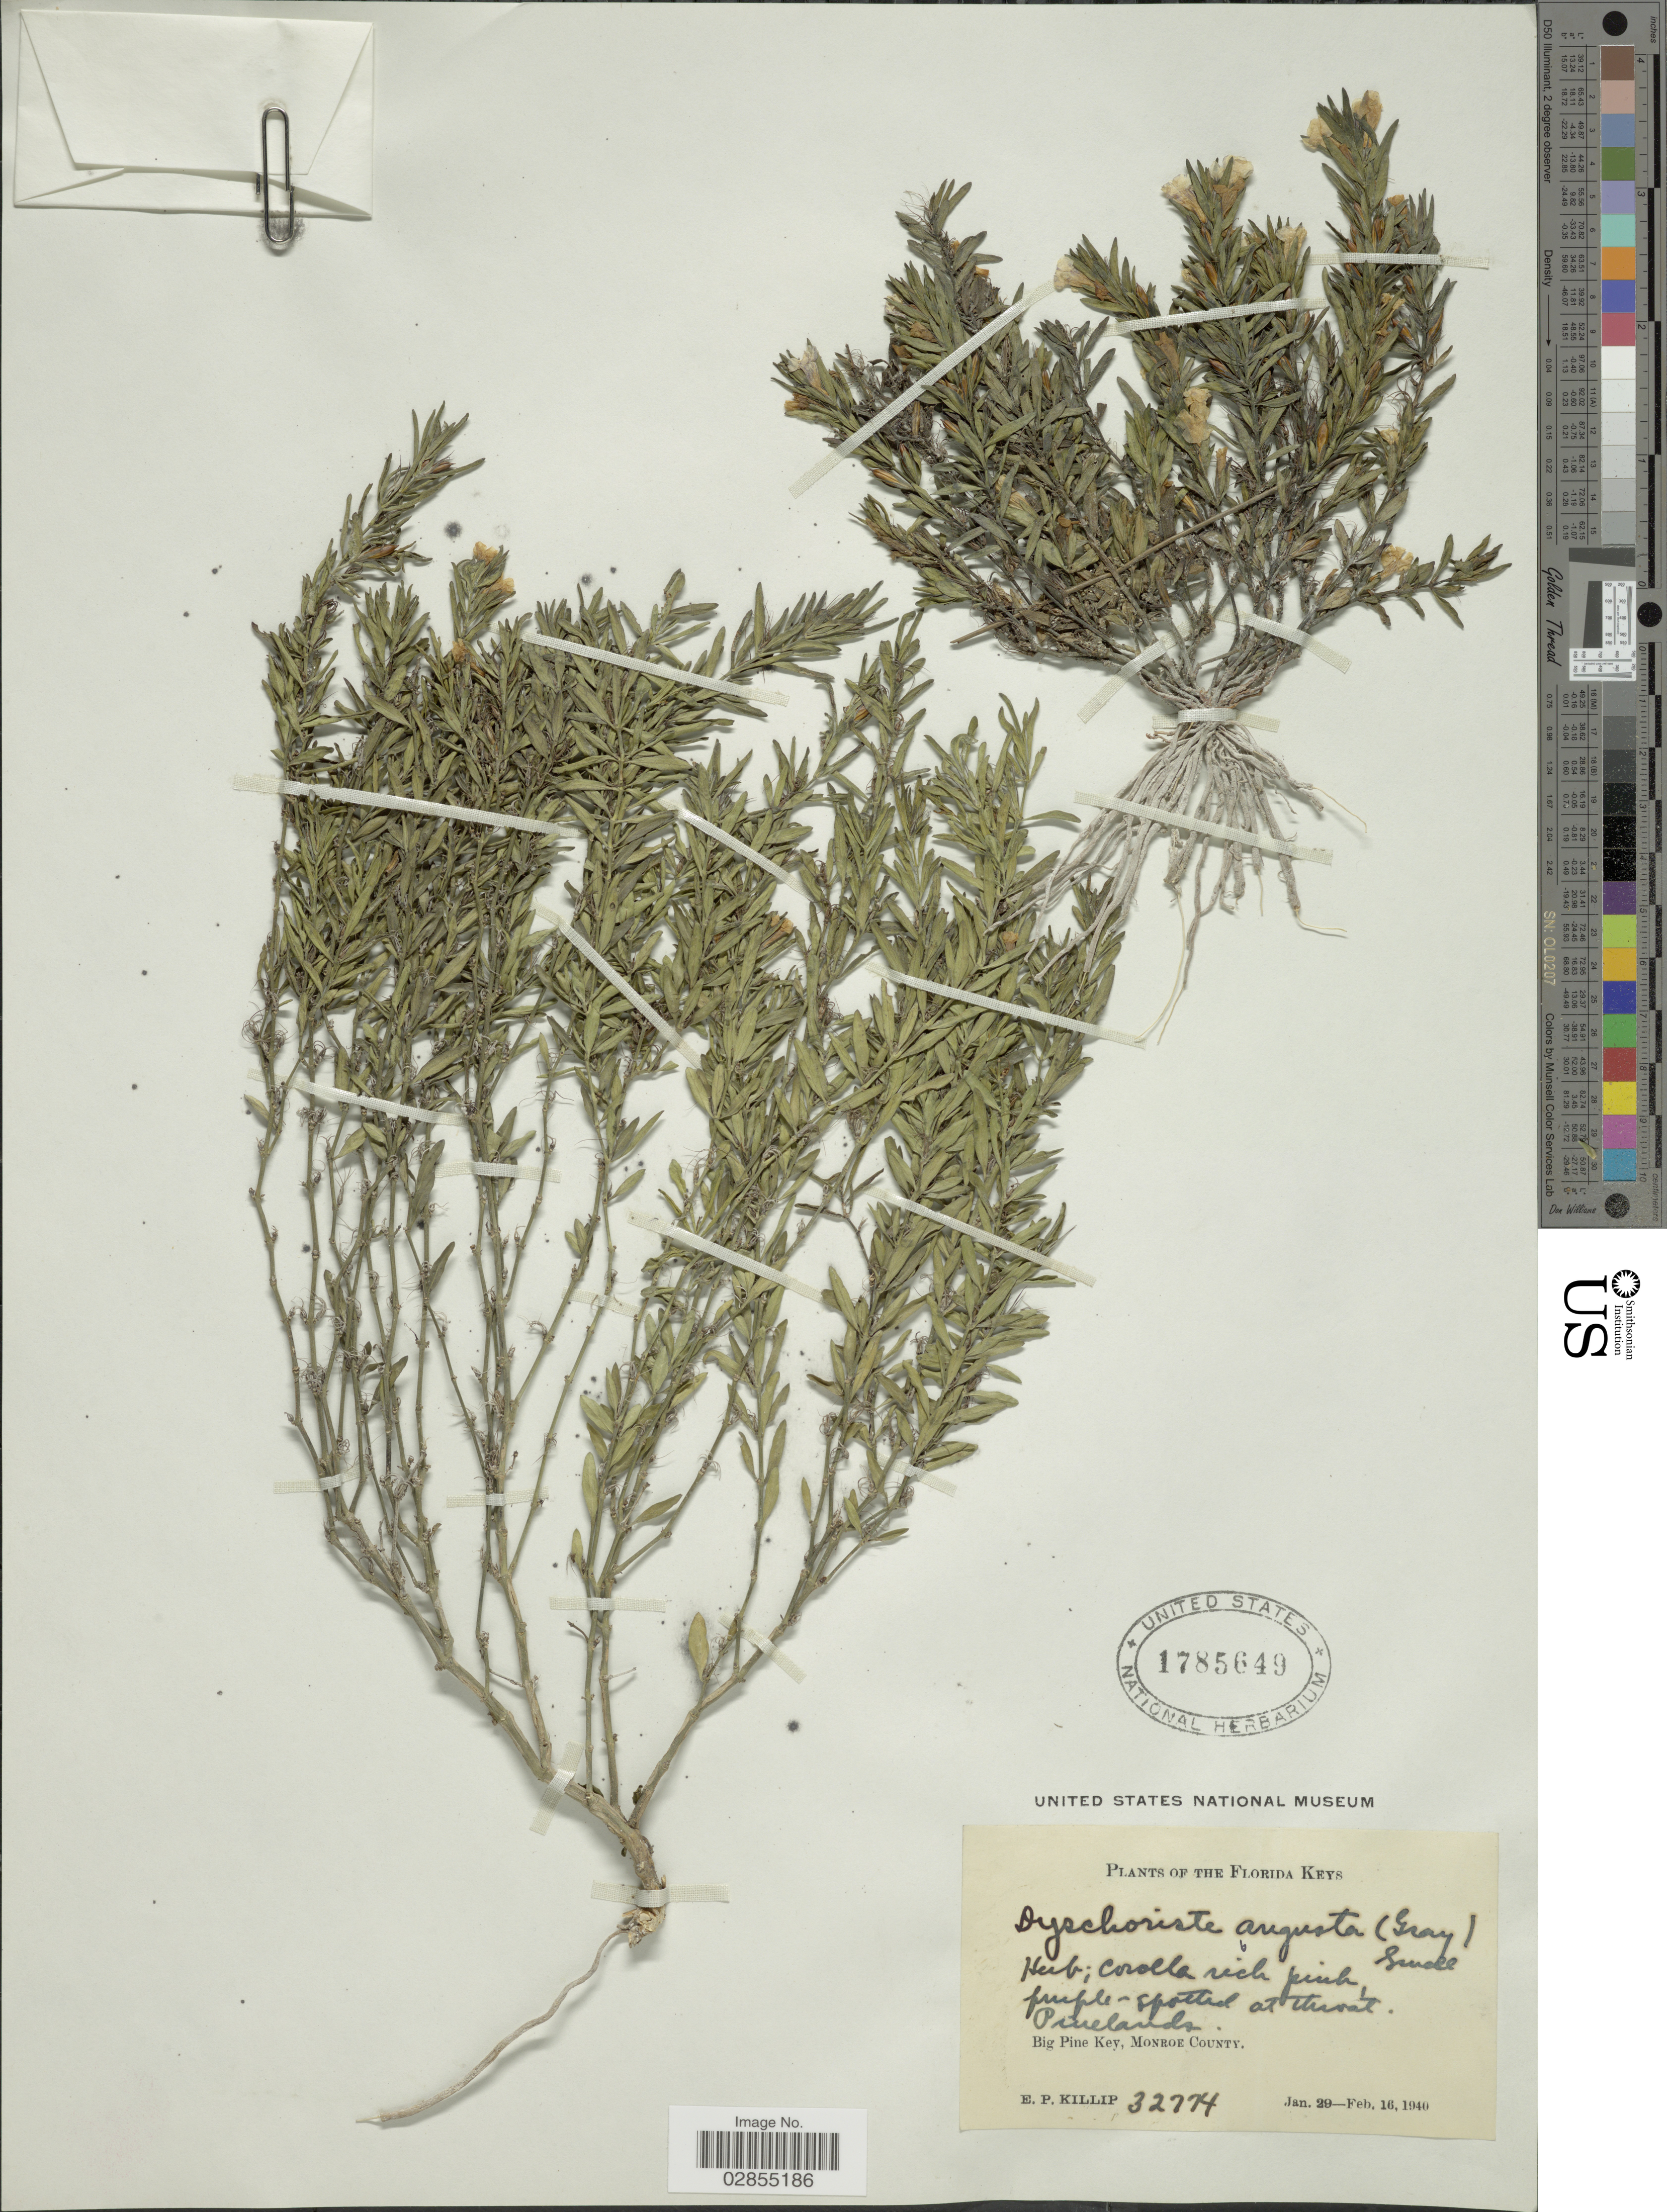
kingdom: Plantae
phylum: Tracheophyta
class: Magnoliopsida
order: Lamiales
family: Acanthaceae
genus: Dyschoriste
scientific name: Dyschoriste angusta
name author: (A. Gray) Small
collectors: E. P. Killip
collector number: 32774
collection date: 1940-01-29/1940-02-16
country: United States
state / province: Florida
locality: The Florida Keys. Big Pine Key, Monroe County.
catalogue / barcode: US 1785649